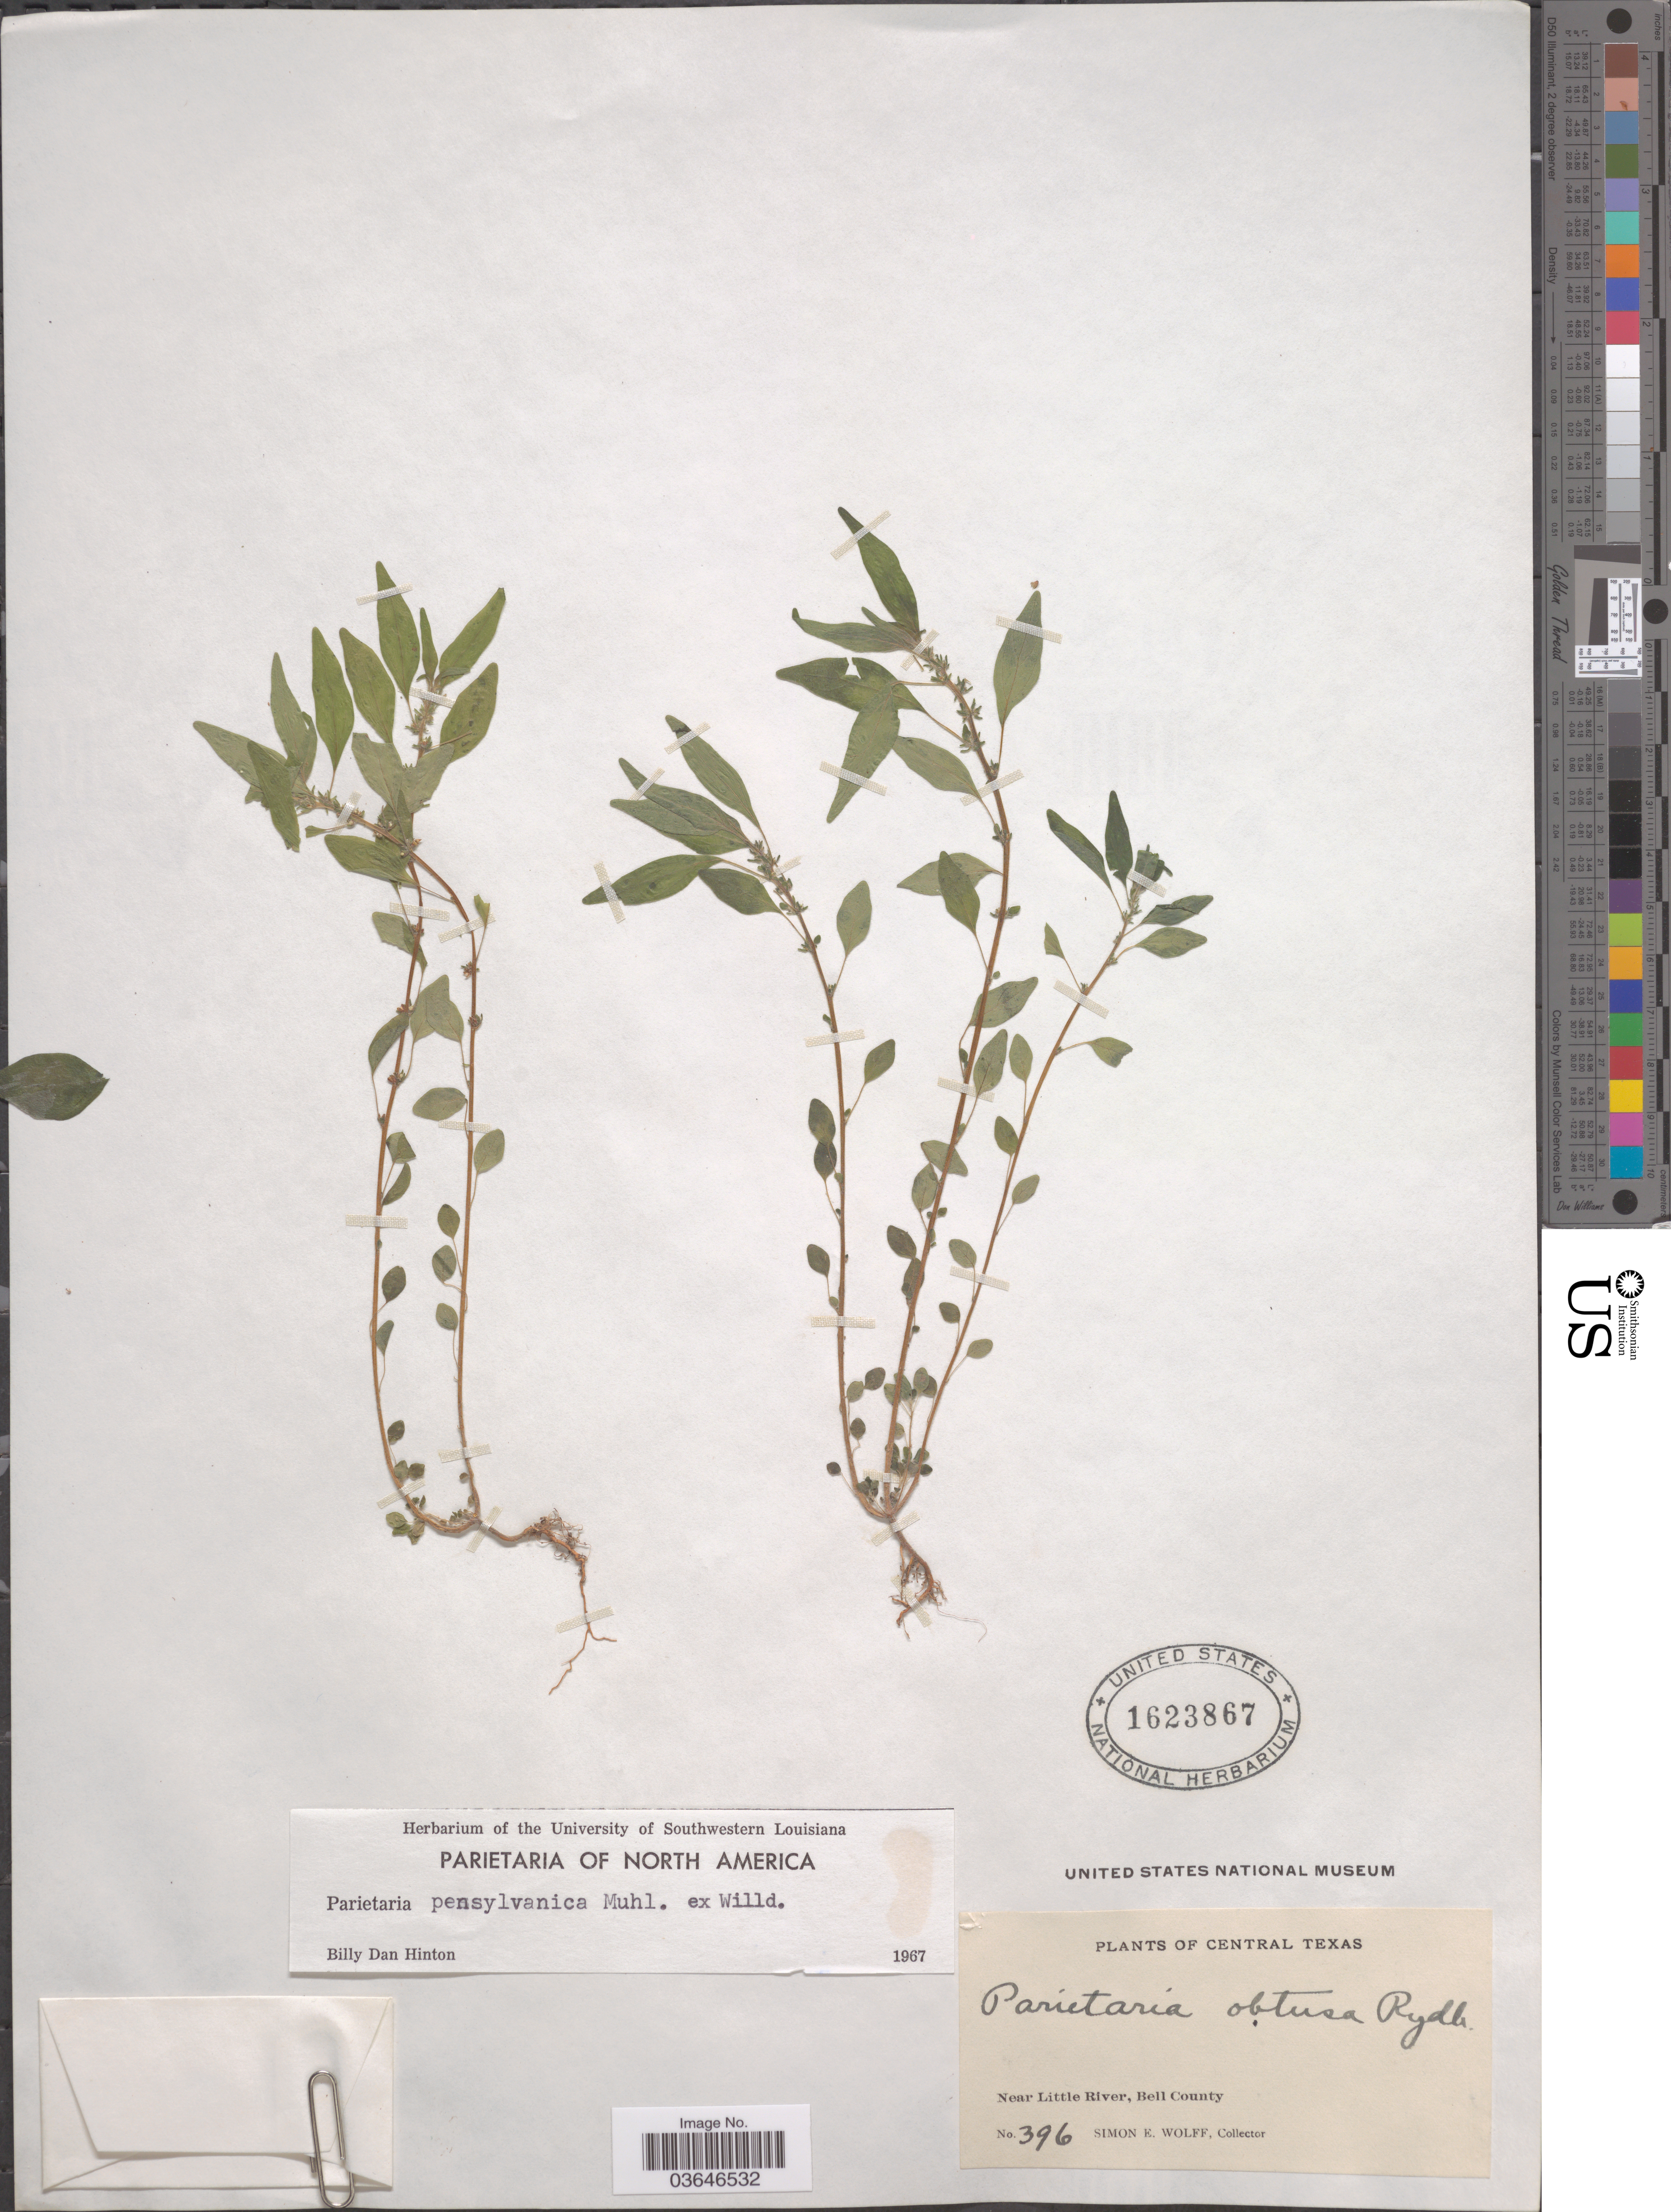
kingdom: Plantae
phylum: Tracheophyta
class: Magnoliopsida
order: Rosales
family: Urticaceae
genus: Parietaria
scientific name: Parietaria pensylvanica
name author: Muhl. ex Willd.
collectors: S. E. Wolff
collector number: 396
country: United States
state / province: Texas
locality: Central Texas. Near Little River, Bell County.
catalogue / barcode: US 1623867